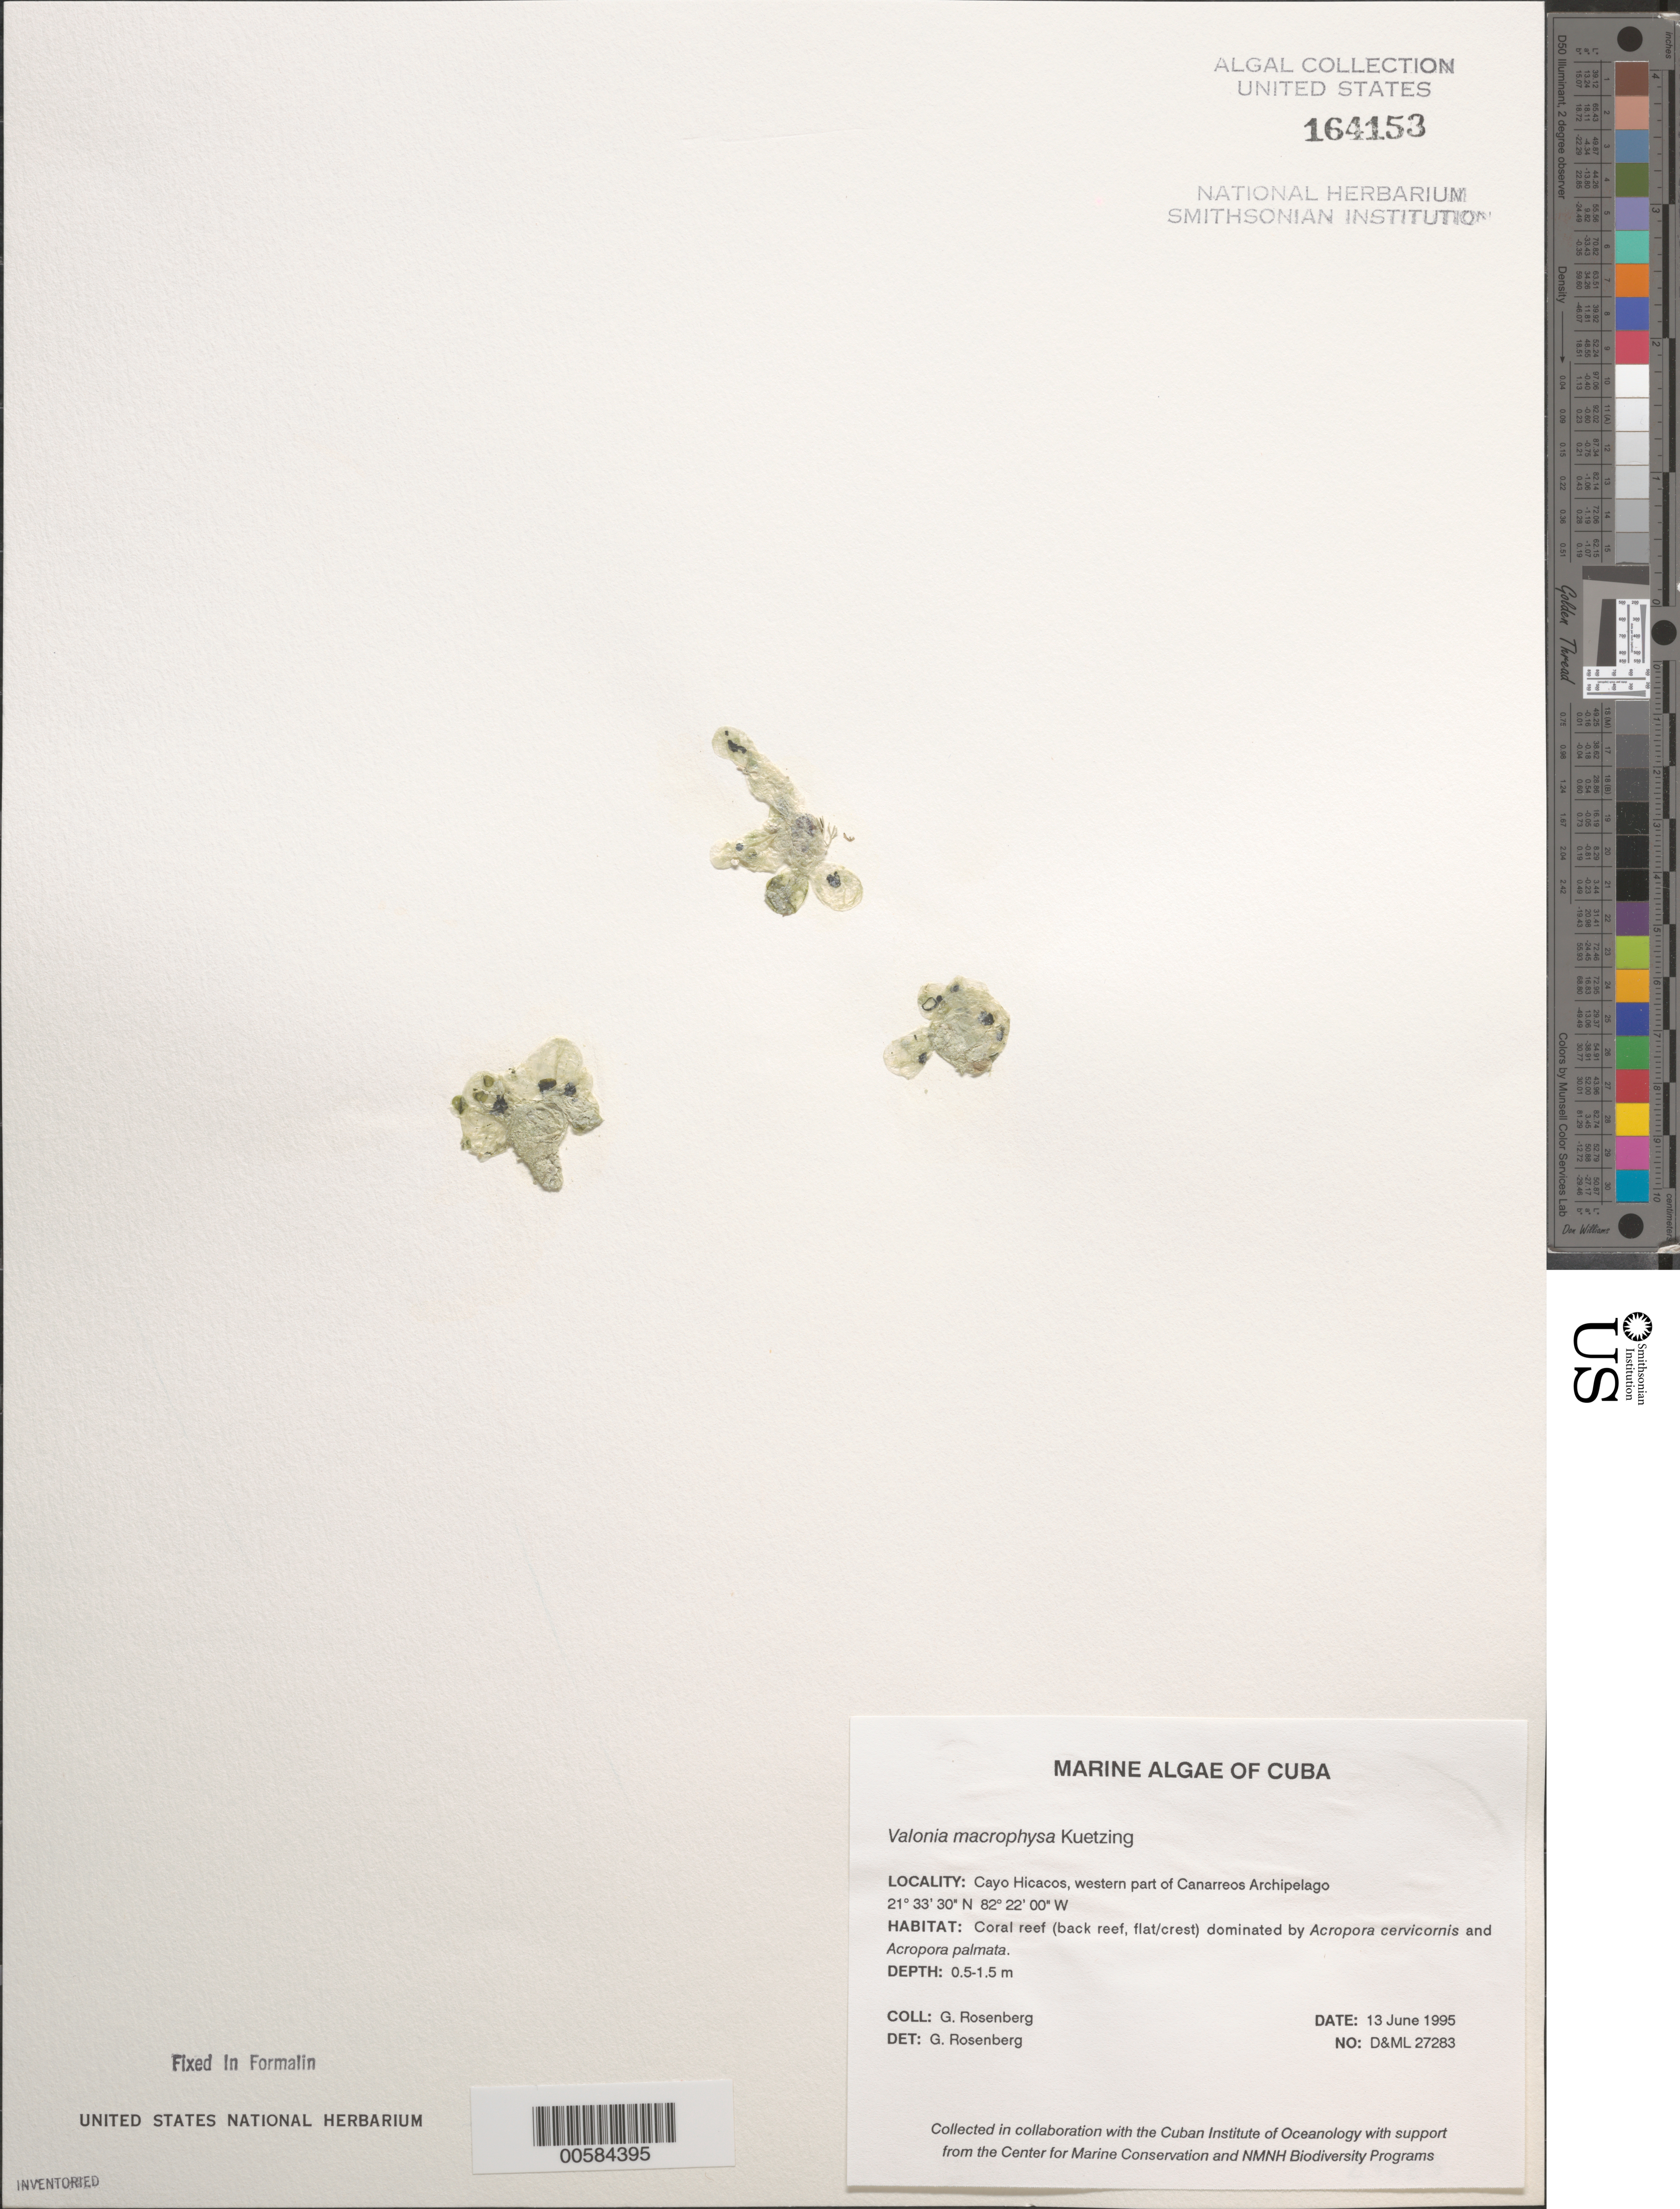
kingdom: Plantae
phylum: Chlorophyta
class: Ulvophyceae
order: Siphonocladales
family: Valoniaceae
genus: Valonia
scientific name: Valonia macrophysa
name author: Kütz.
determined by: Rosenberg, G.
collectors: G. Rosenberg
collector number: D&ML 27283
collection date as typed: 13 Jun 1995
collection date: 1995-06-13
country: Cuba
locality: Cayo hicacos, western canarreos archipelago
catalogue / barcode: US 164153